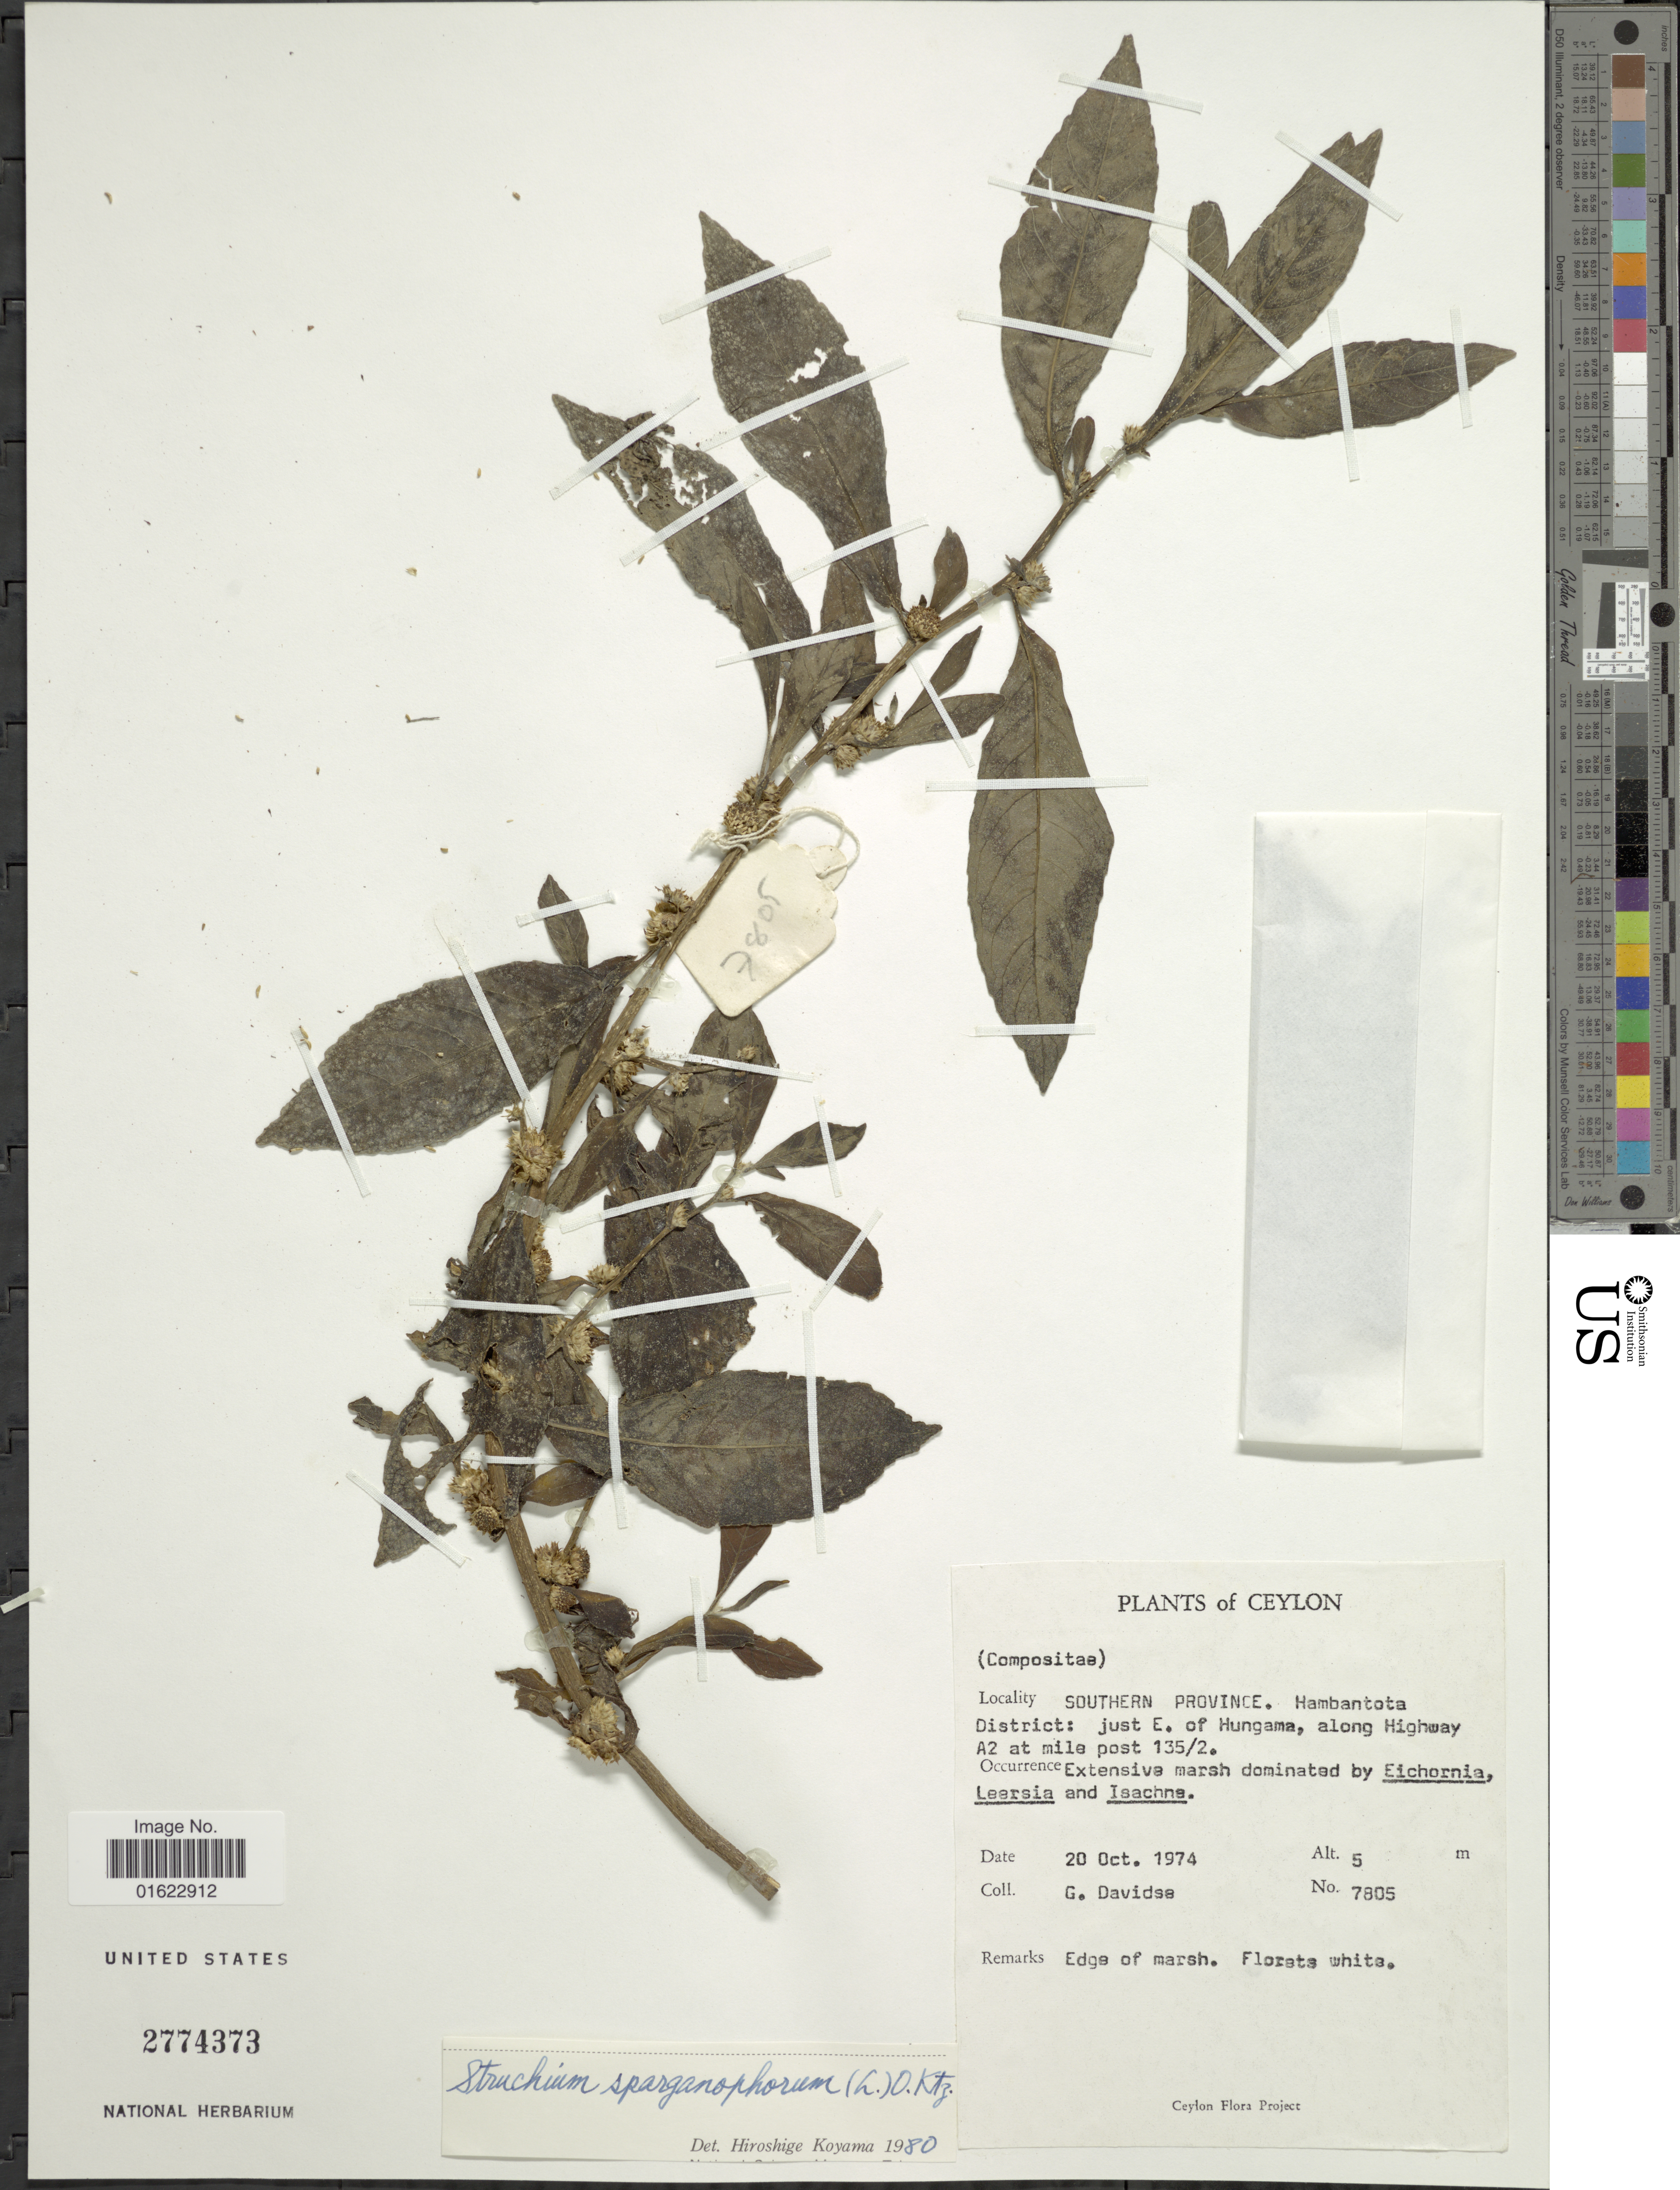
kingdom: Plantae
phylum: Tracheophyta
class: Magnoliopsida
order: Asterales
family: Asteraceae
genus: Struchium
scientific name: Struchium sparganophorum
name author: (L.) Kuntze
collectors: G. Davidse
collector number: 7805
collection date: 1974-10-20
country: Sri Lanka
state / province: Southern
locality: Ceylon, Southern Province. Hambantota District:just E. of Hungama, along Highway A2 at mile post 135/2.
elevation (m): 5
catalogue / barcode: US 2774373